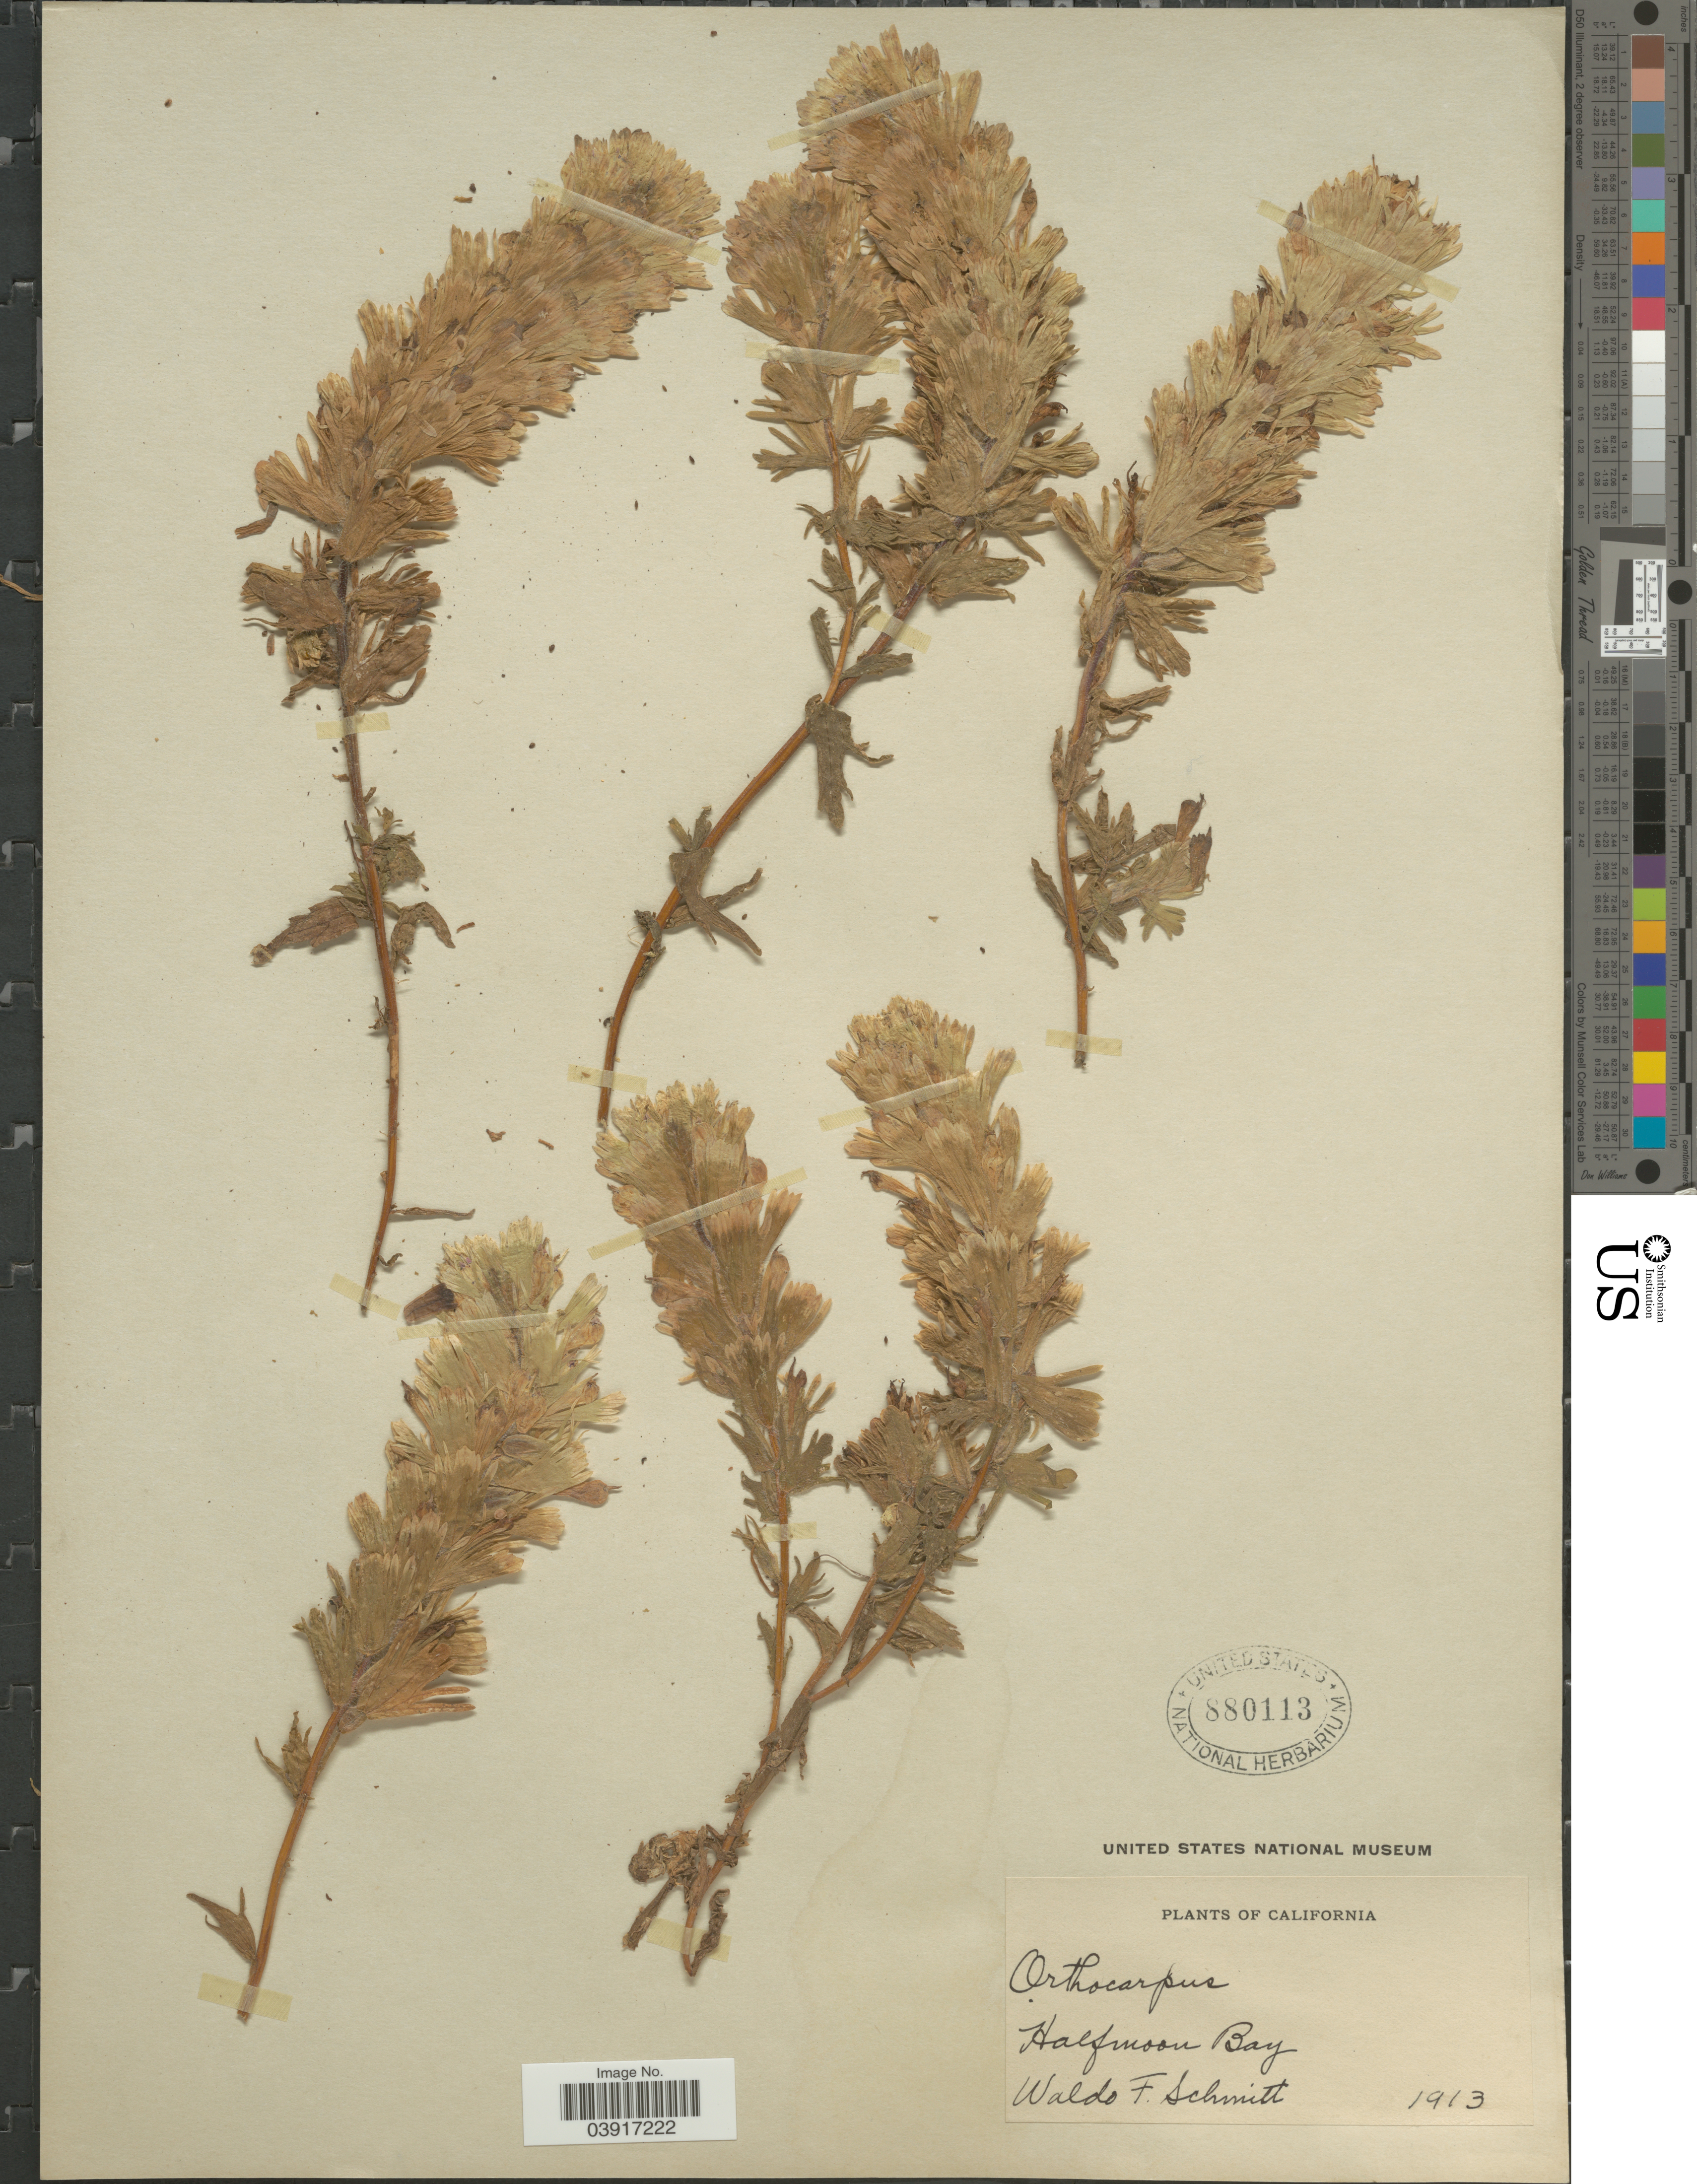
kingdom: Plantae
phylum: Tracheophyta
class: Magnoliopsida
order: Lamiales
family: Orobanchaceae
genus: Orthocarpus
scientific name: Orthocarpus castillejoides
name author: Benth.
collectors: W. F. Schmitt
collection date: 1913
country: United States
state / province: California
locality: Halfmoon Bay.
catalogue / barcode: US 880113